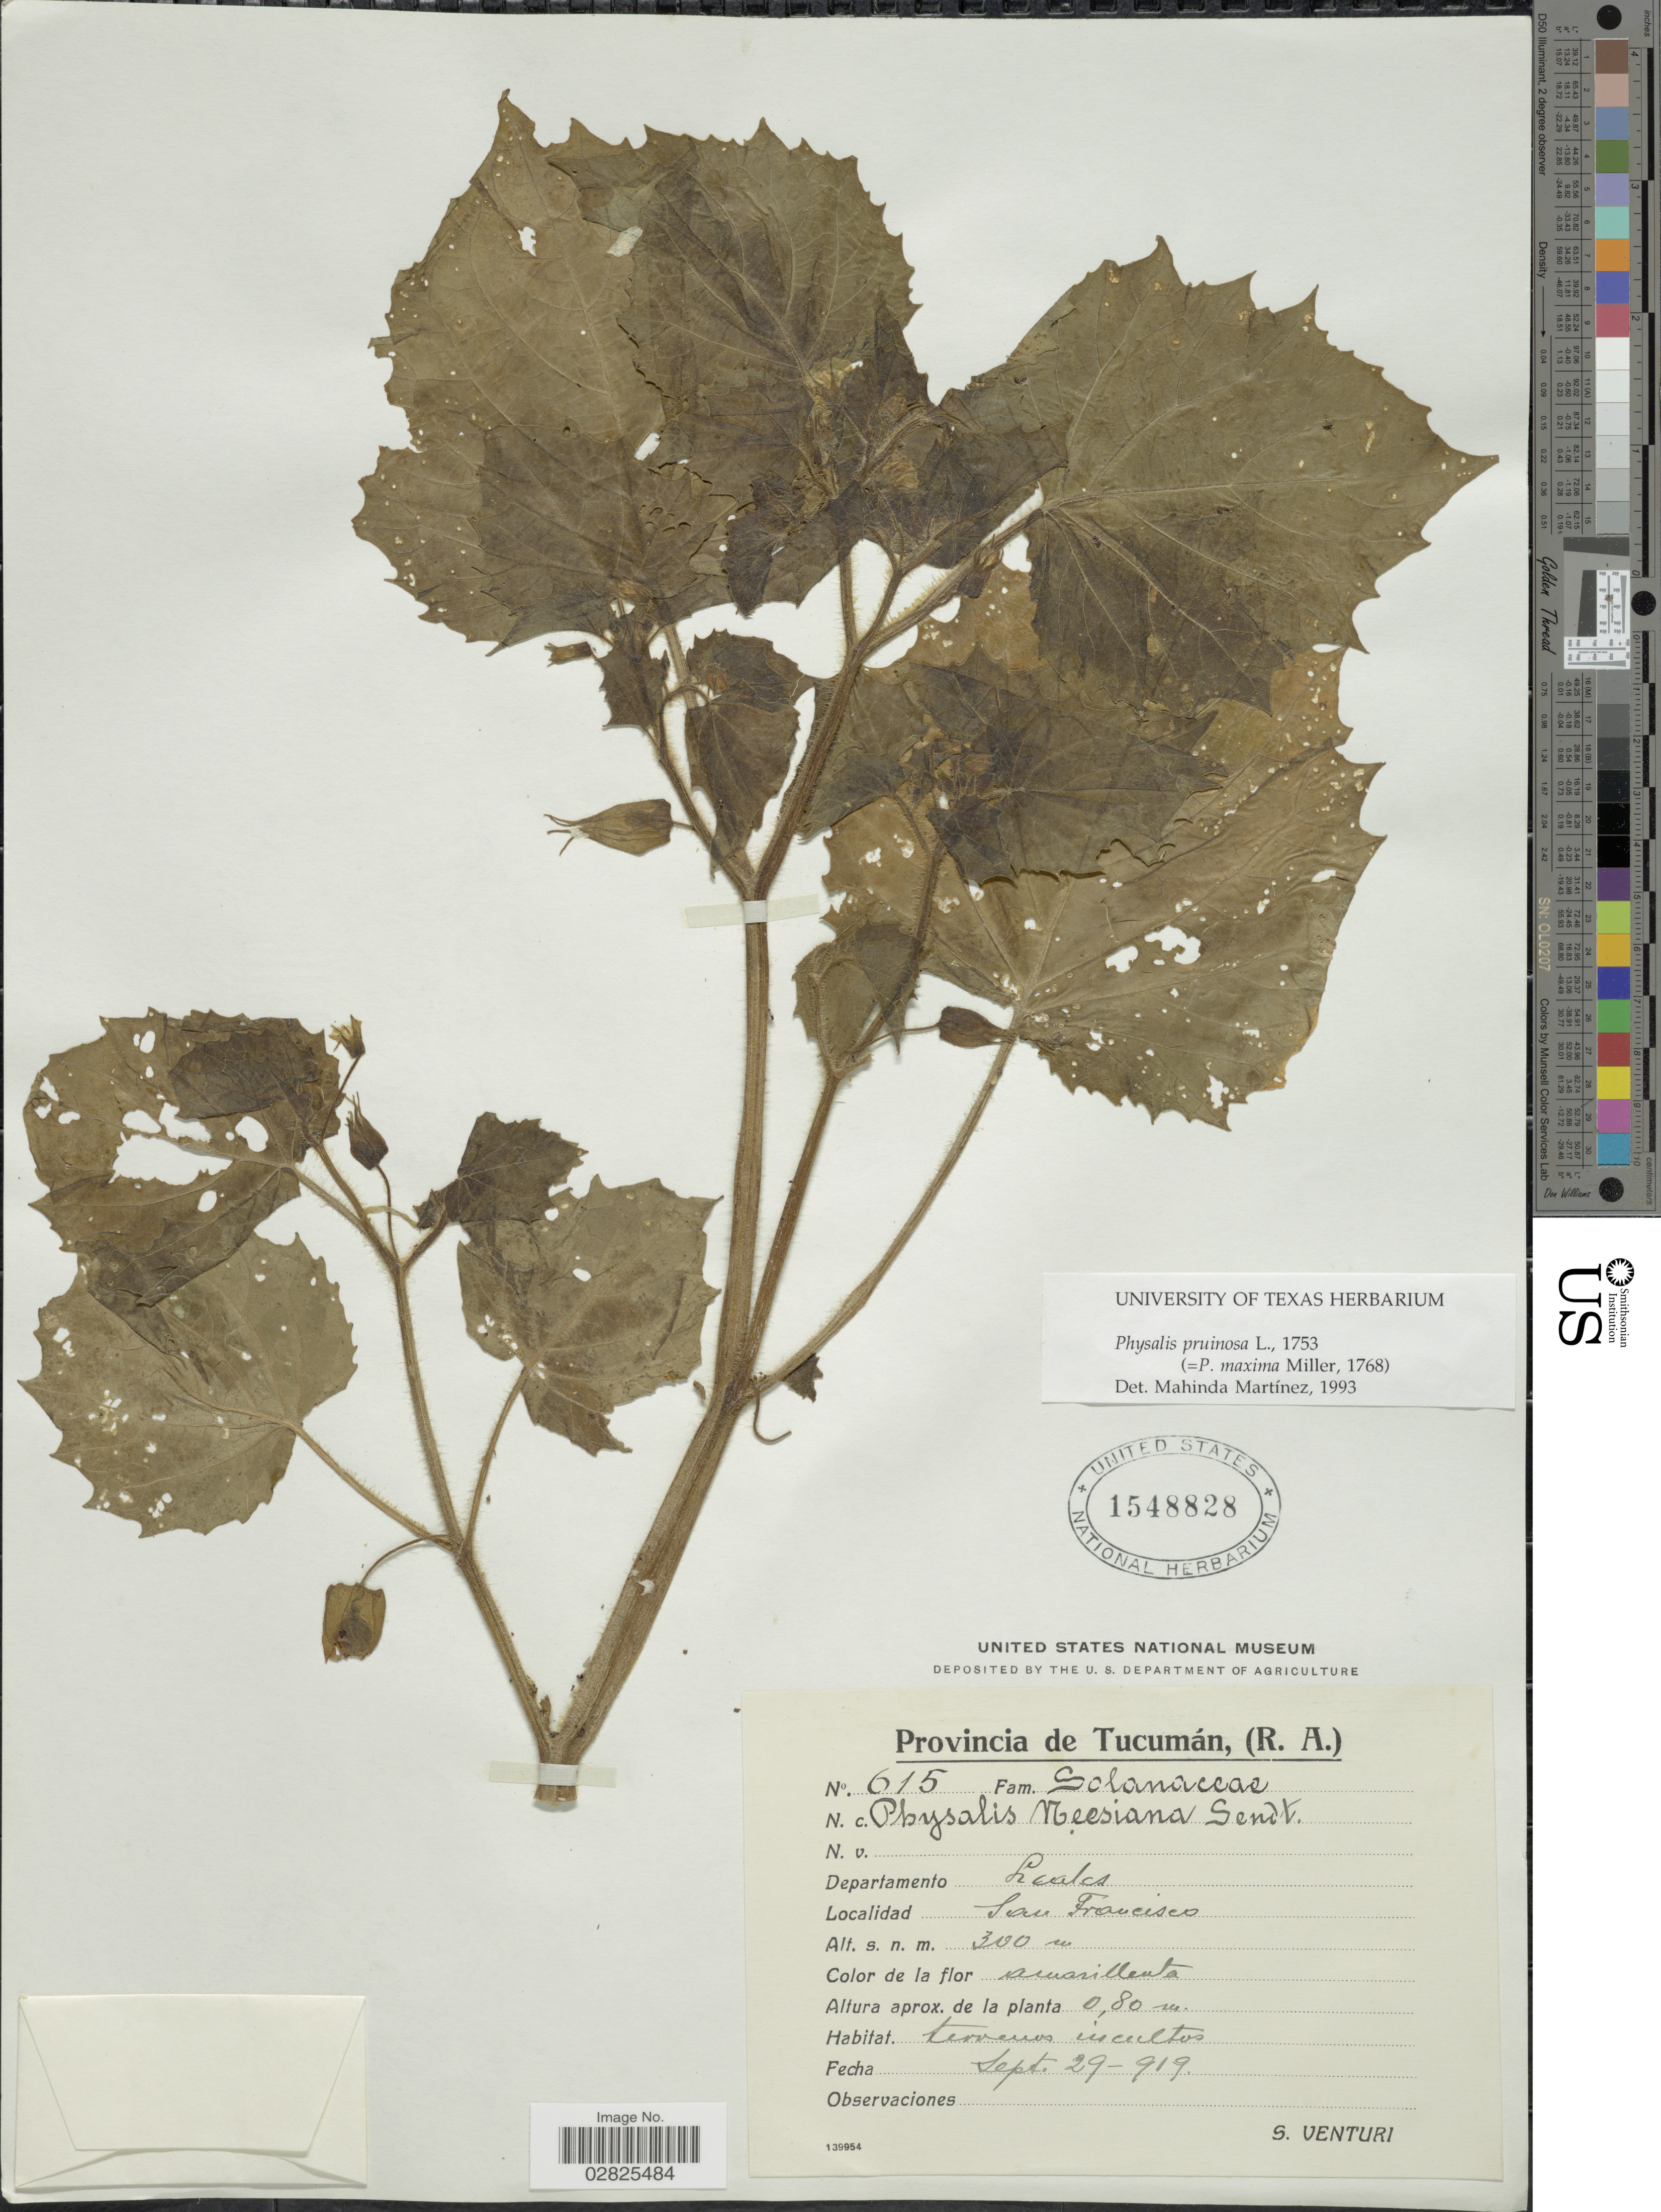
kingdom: Plantae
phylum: Tracheophyta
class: Magnoliopsida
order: Solanales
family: Solanaceae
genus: Physalis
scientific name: Physalis pruinosa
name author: L.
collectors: S. Venturi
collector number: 615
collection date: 1919-09-29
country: Argentina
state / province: Tucuman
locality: Departamento Leales. San Francisco.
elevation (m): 300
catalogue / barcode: US 1548828